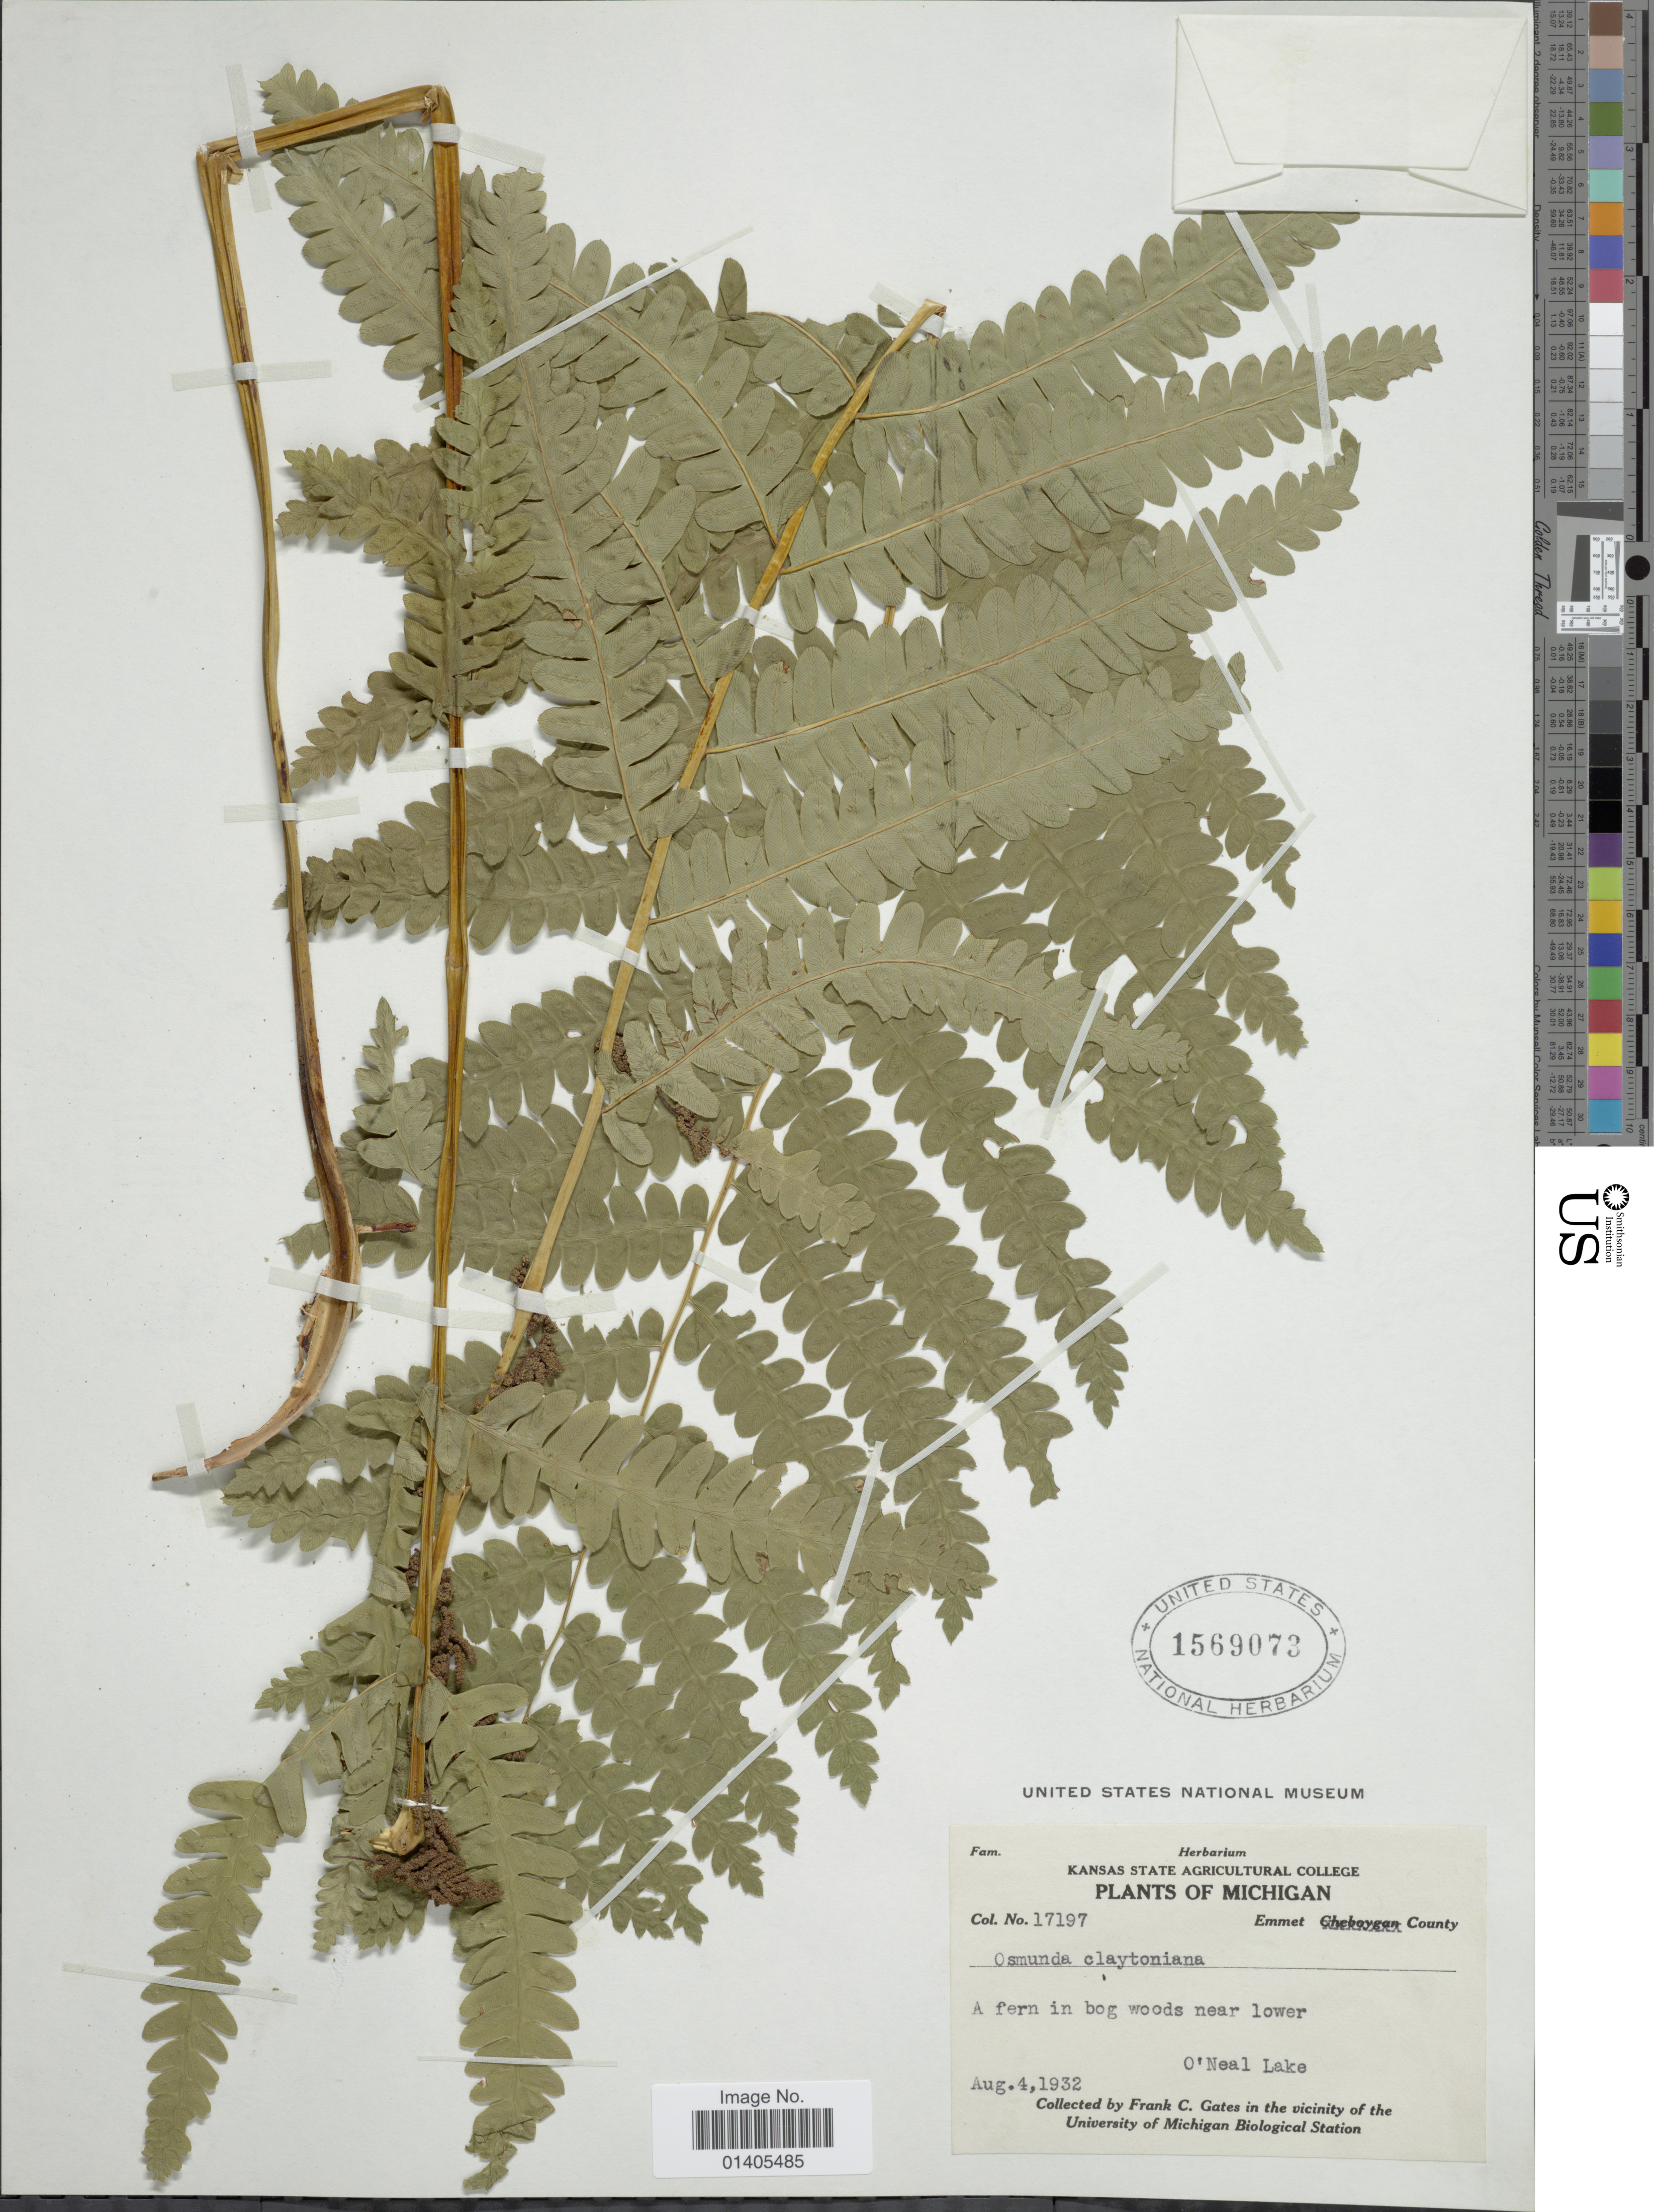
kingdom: Plantae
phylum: Tracheophyta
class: Polypodiopsida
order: Osmundales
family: Osmundaceae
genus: Osmunda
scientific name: Osmunda claytoniana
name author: (L.) Tagawa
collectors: F. C. Gates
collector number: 17197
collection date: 1932-08-04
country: United States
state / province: Michigan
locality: Emmet County, A fern in bog woods near lower O'Neal Lake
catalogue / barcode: US 1569073